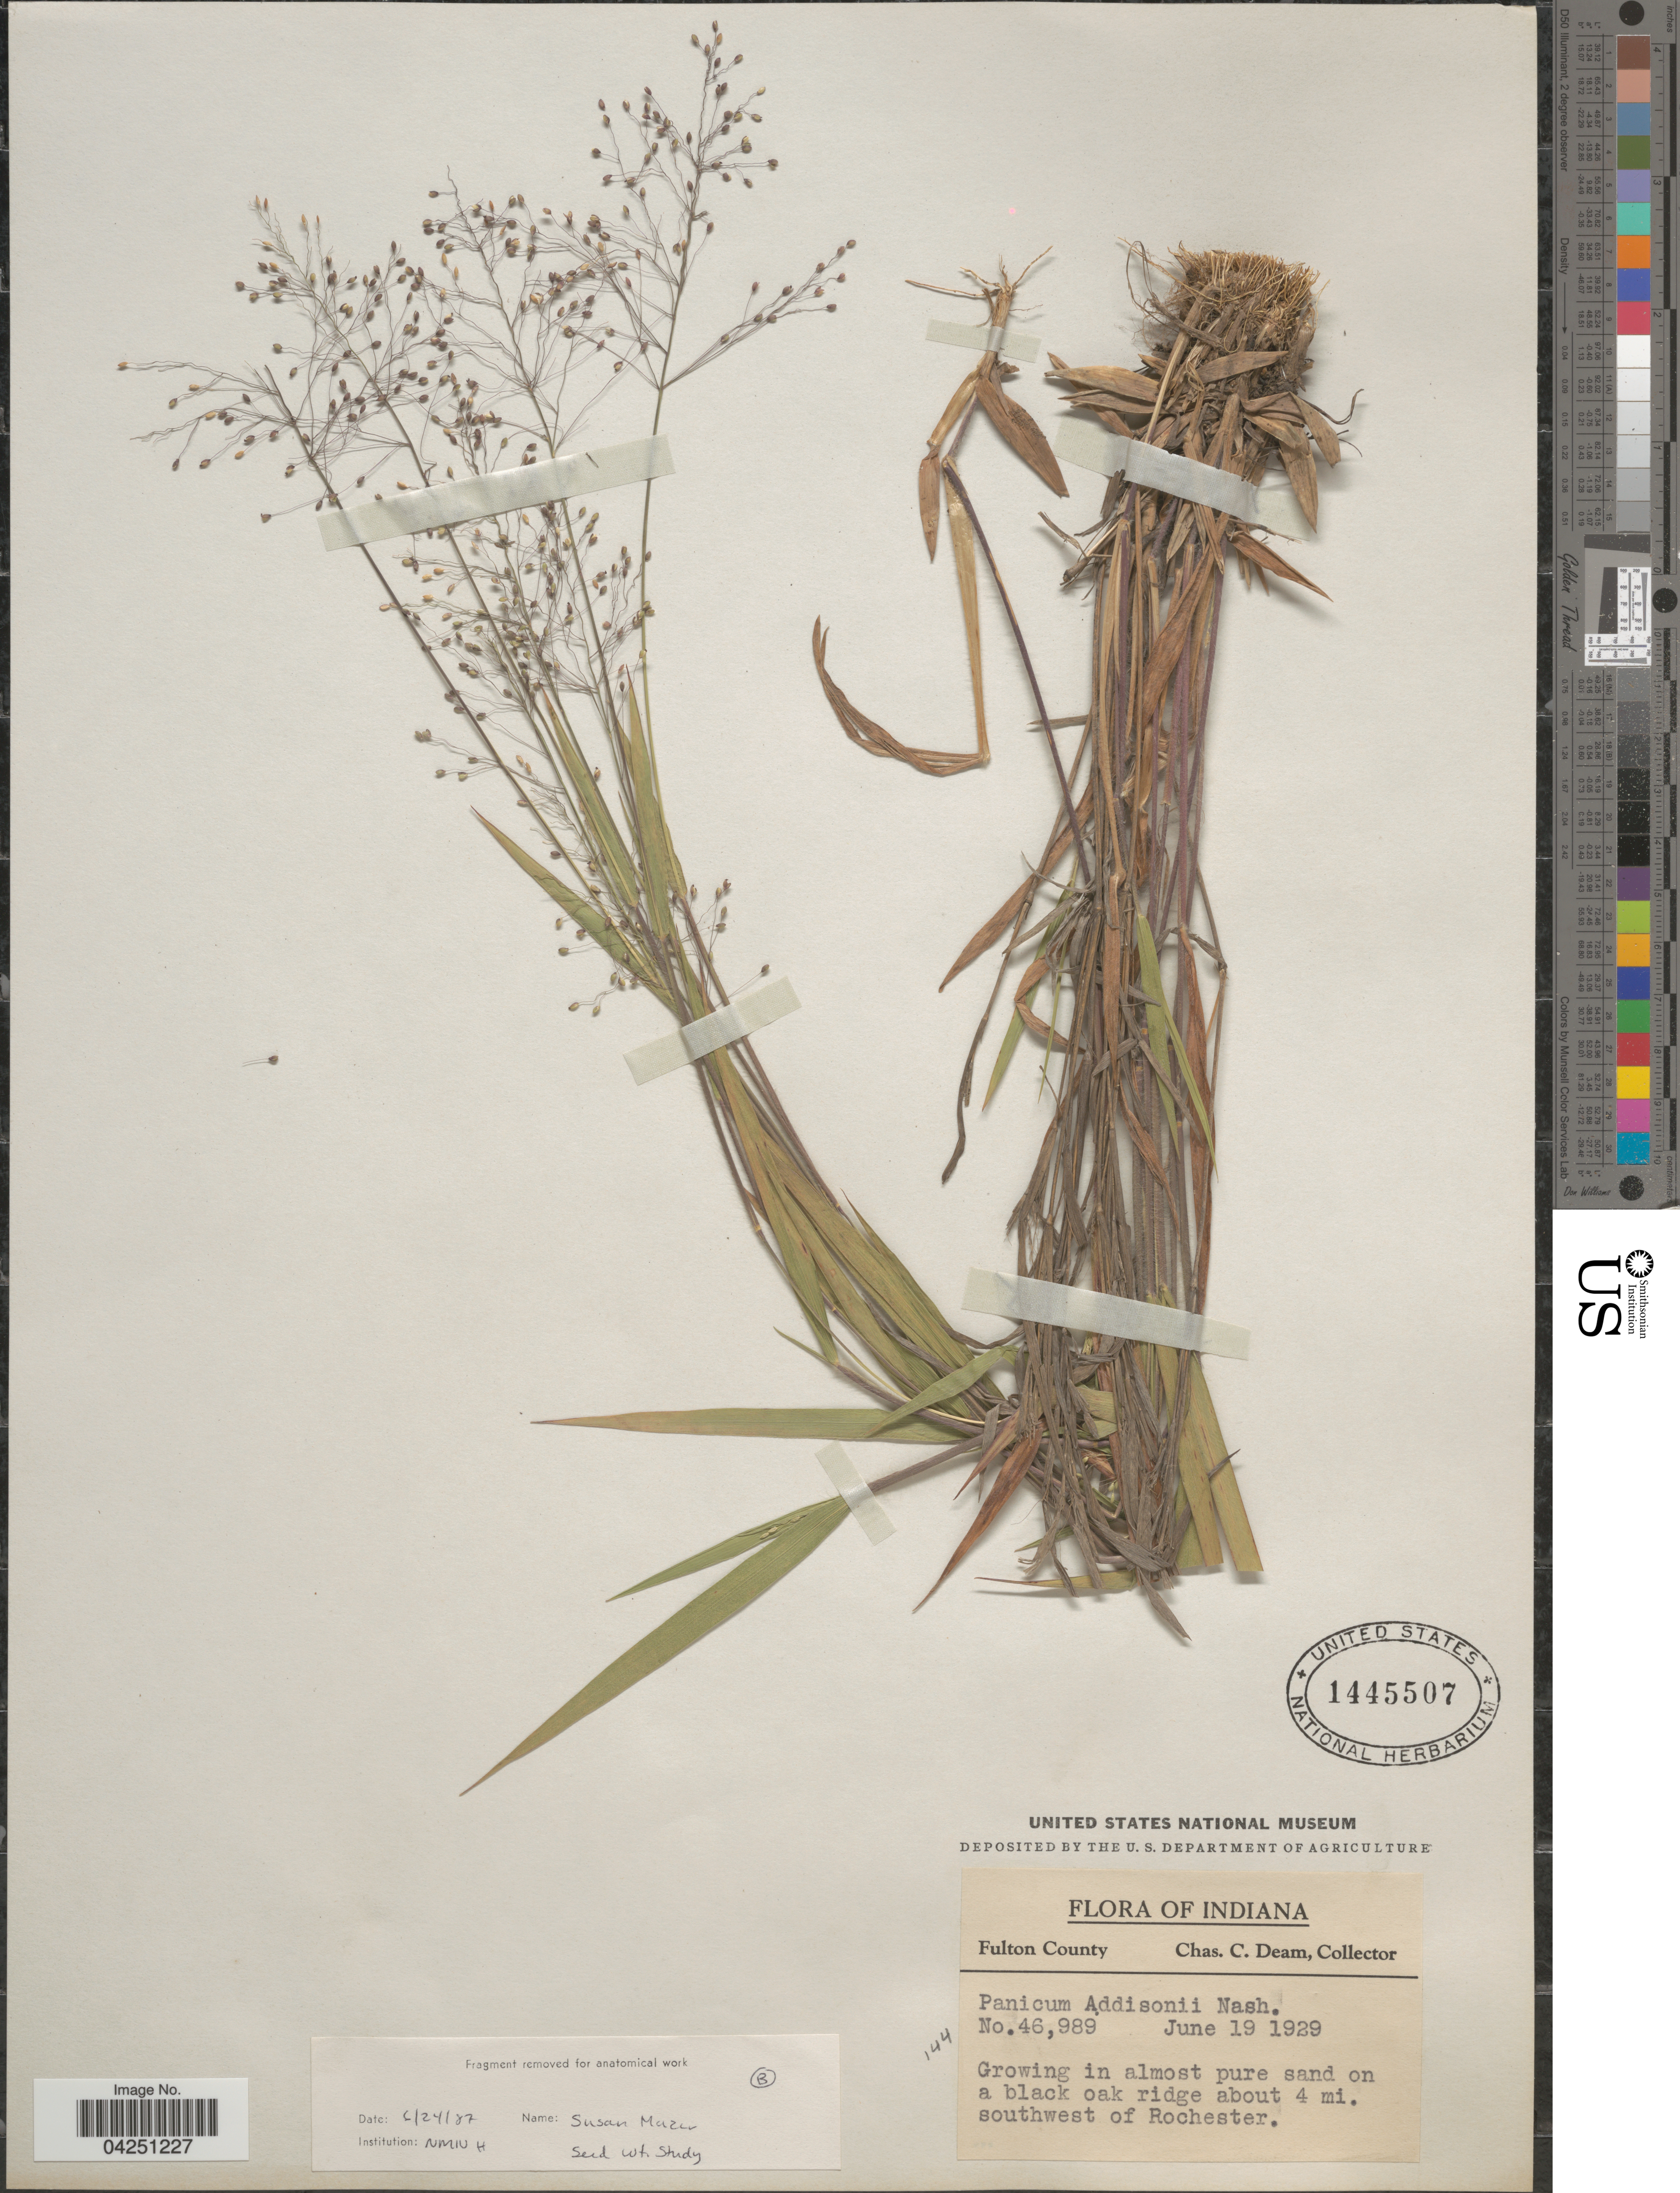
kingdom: Plantae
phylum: Tracheophyta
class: Liliopsida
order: Poales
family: Poaceae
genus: Dichanthelium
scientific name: Dichanthelium acuminatum var. acuminatum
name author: (Sw.) Gould & C.A. Clark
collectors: C. C. Deam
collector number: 46989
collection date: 1929-06-19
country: United States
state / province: Indiana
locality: Fulton County. Growing in almost pure sand on a black oak ridge about 4 mi. southwest of Rochester.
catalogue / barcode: US 1445507